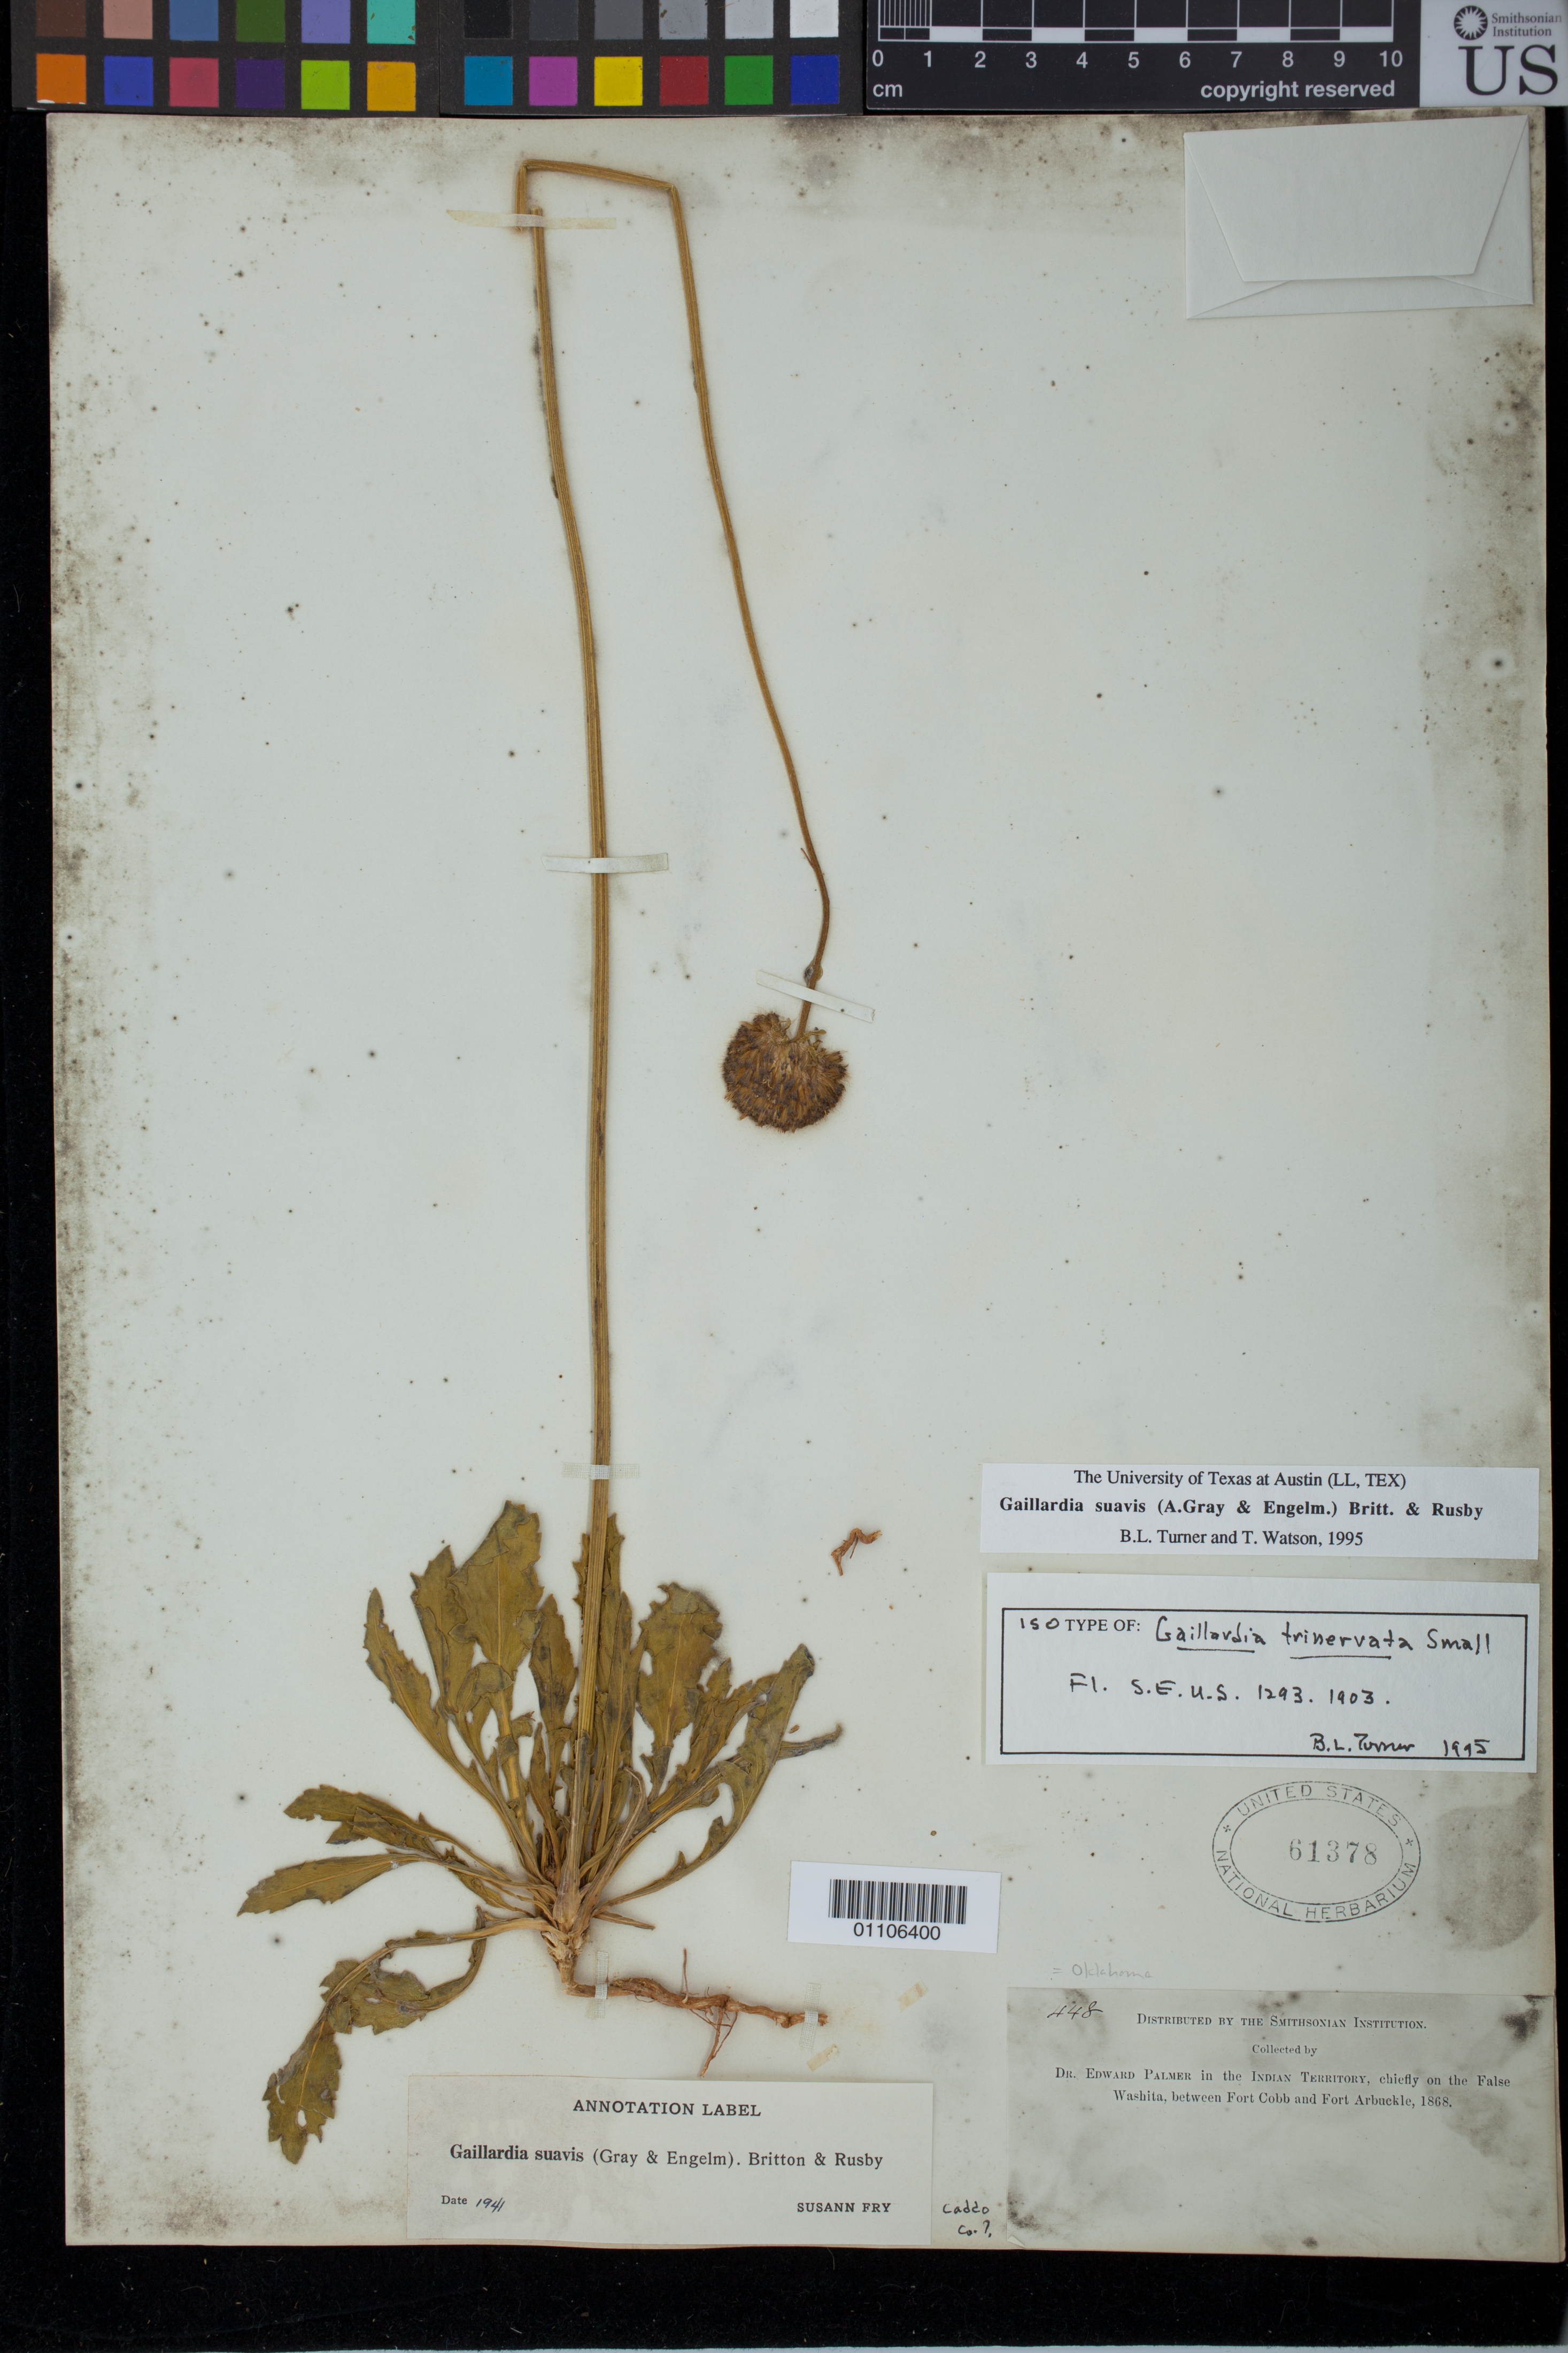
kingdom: Plantae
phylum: Tracheophyta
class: Magnoliopsida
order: Asterales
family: Asteraceae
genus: Gaillardia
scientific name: Gaillardia trinervata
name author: Small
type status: Isotype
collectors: E. Palmer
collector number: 448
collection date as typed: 1868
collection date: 1868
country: United States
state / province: Oklahoma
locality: Indian territory, chiefly on the False Washita, between Ft. Cobb and Ft. Arbuckle.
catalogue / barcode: US 61378